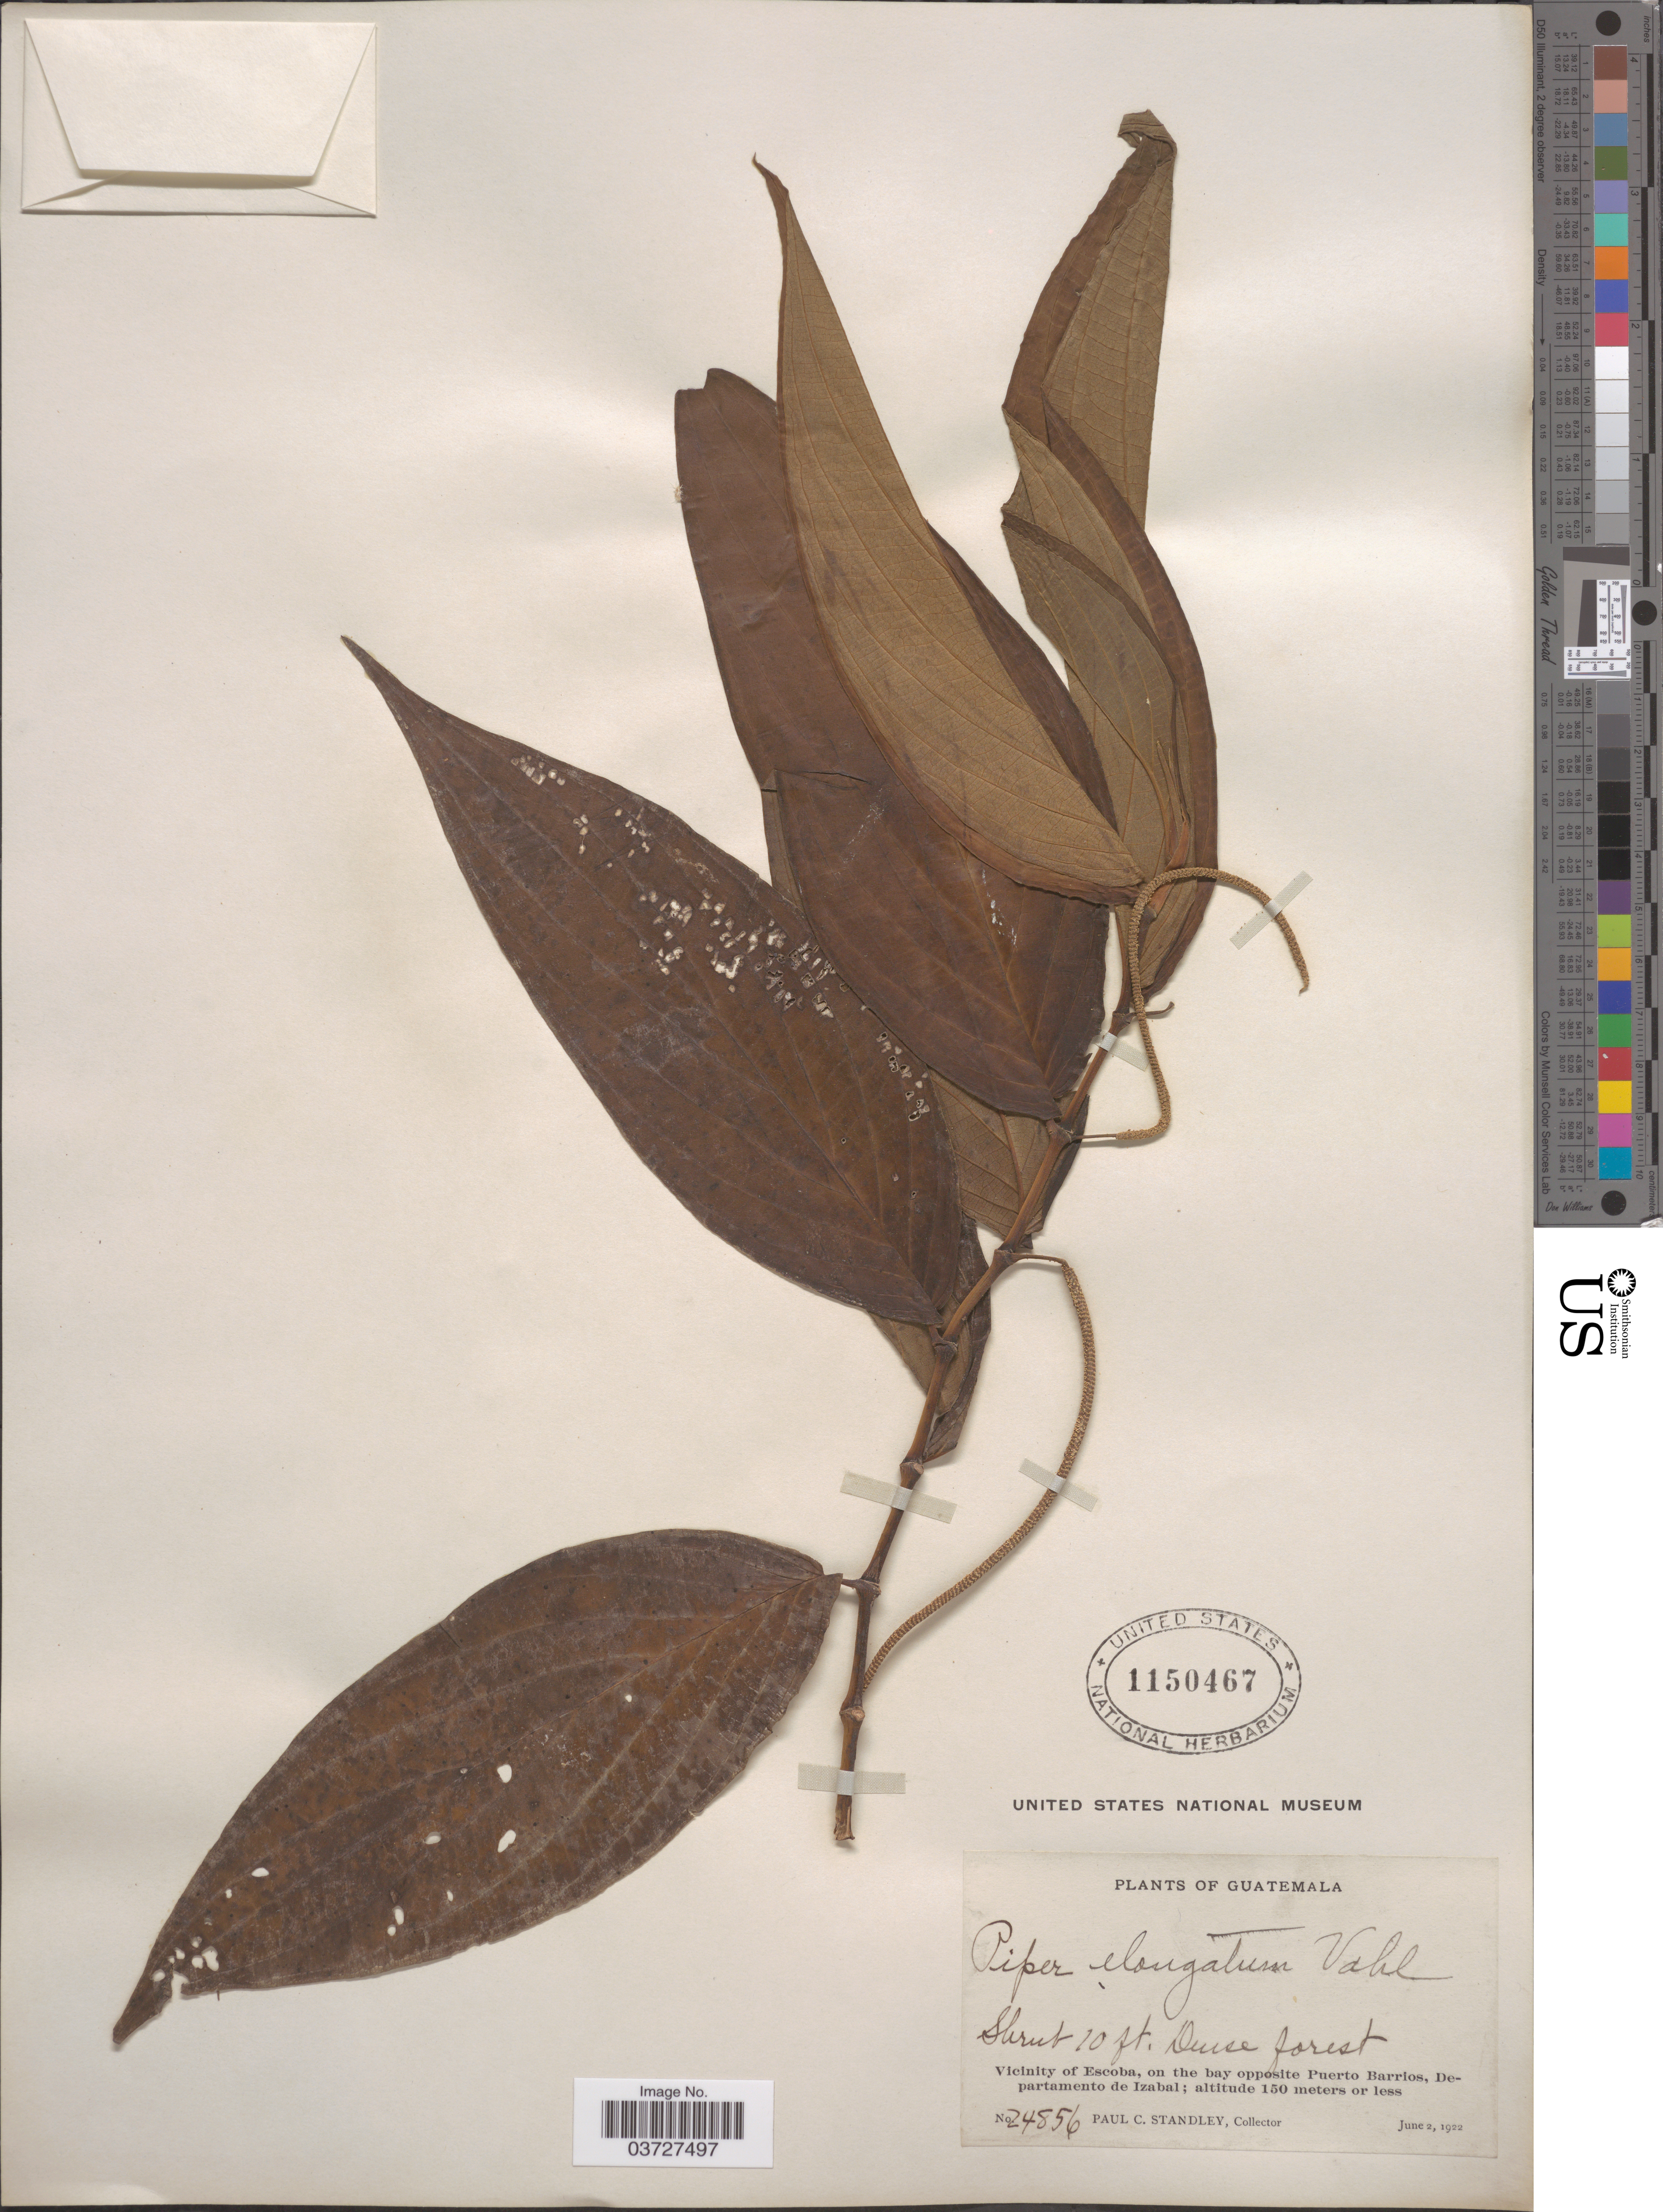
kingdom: Plantae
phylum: Tracheophyta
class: Magnoliopsida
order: Piperales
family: Piperaceae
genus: Piper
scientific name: Piper elongatum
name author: Vahl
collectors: P. C. Standley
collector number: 24856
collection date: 1922-06-02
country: Guatemala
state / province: Izabal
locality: Vicinity of Escoba, on the bay opposite Puerto Barrios, Departamento de Izabal.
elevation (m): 150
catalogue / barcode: US 1150467